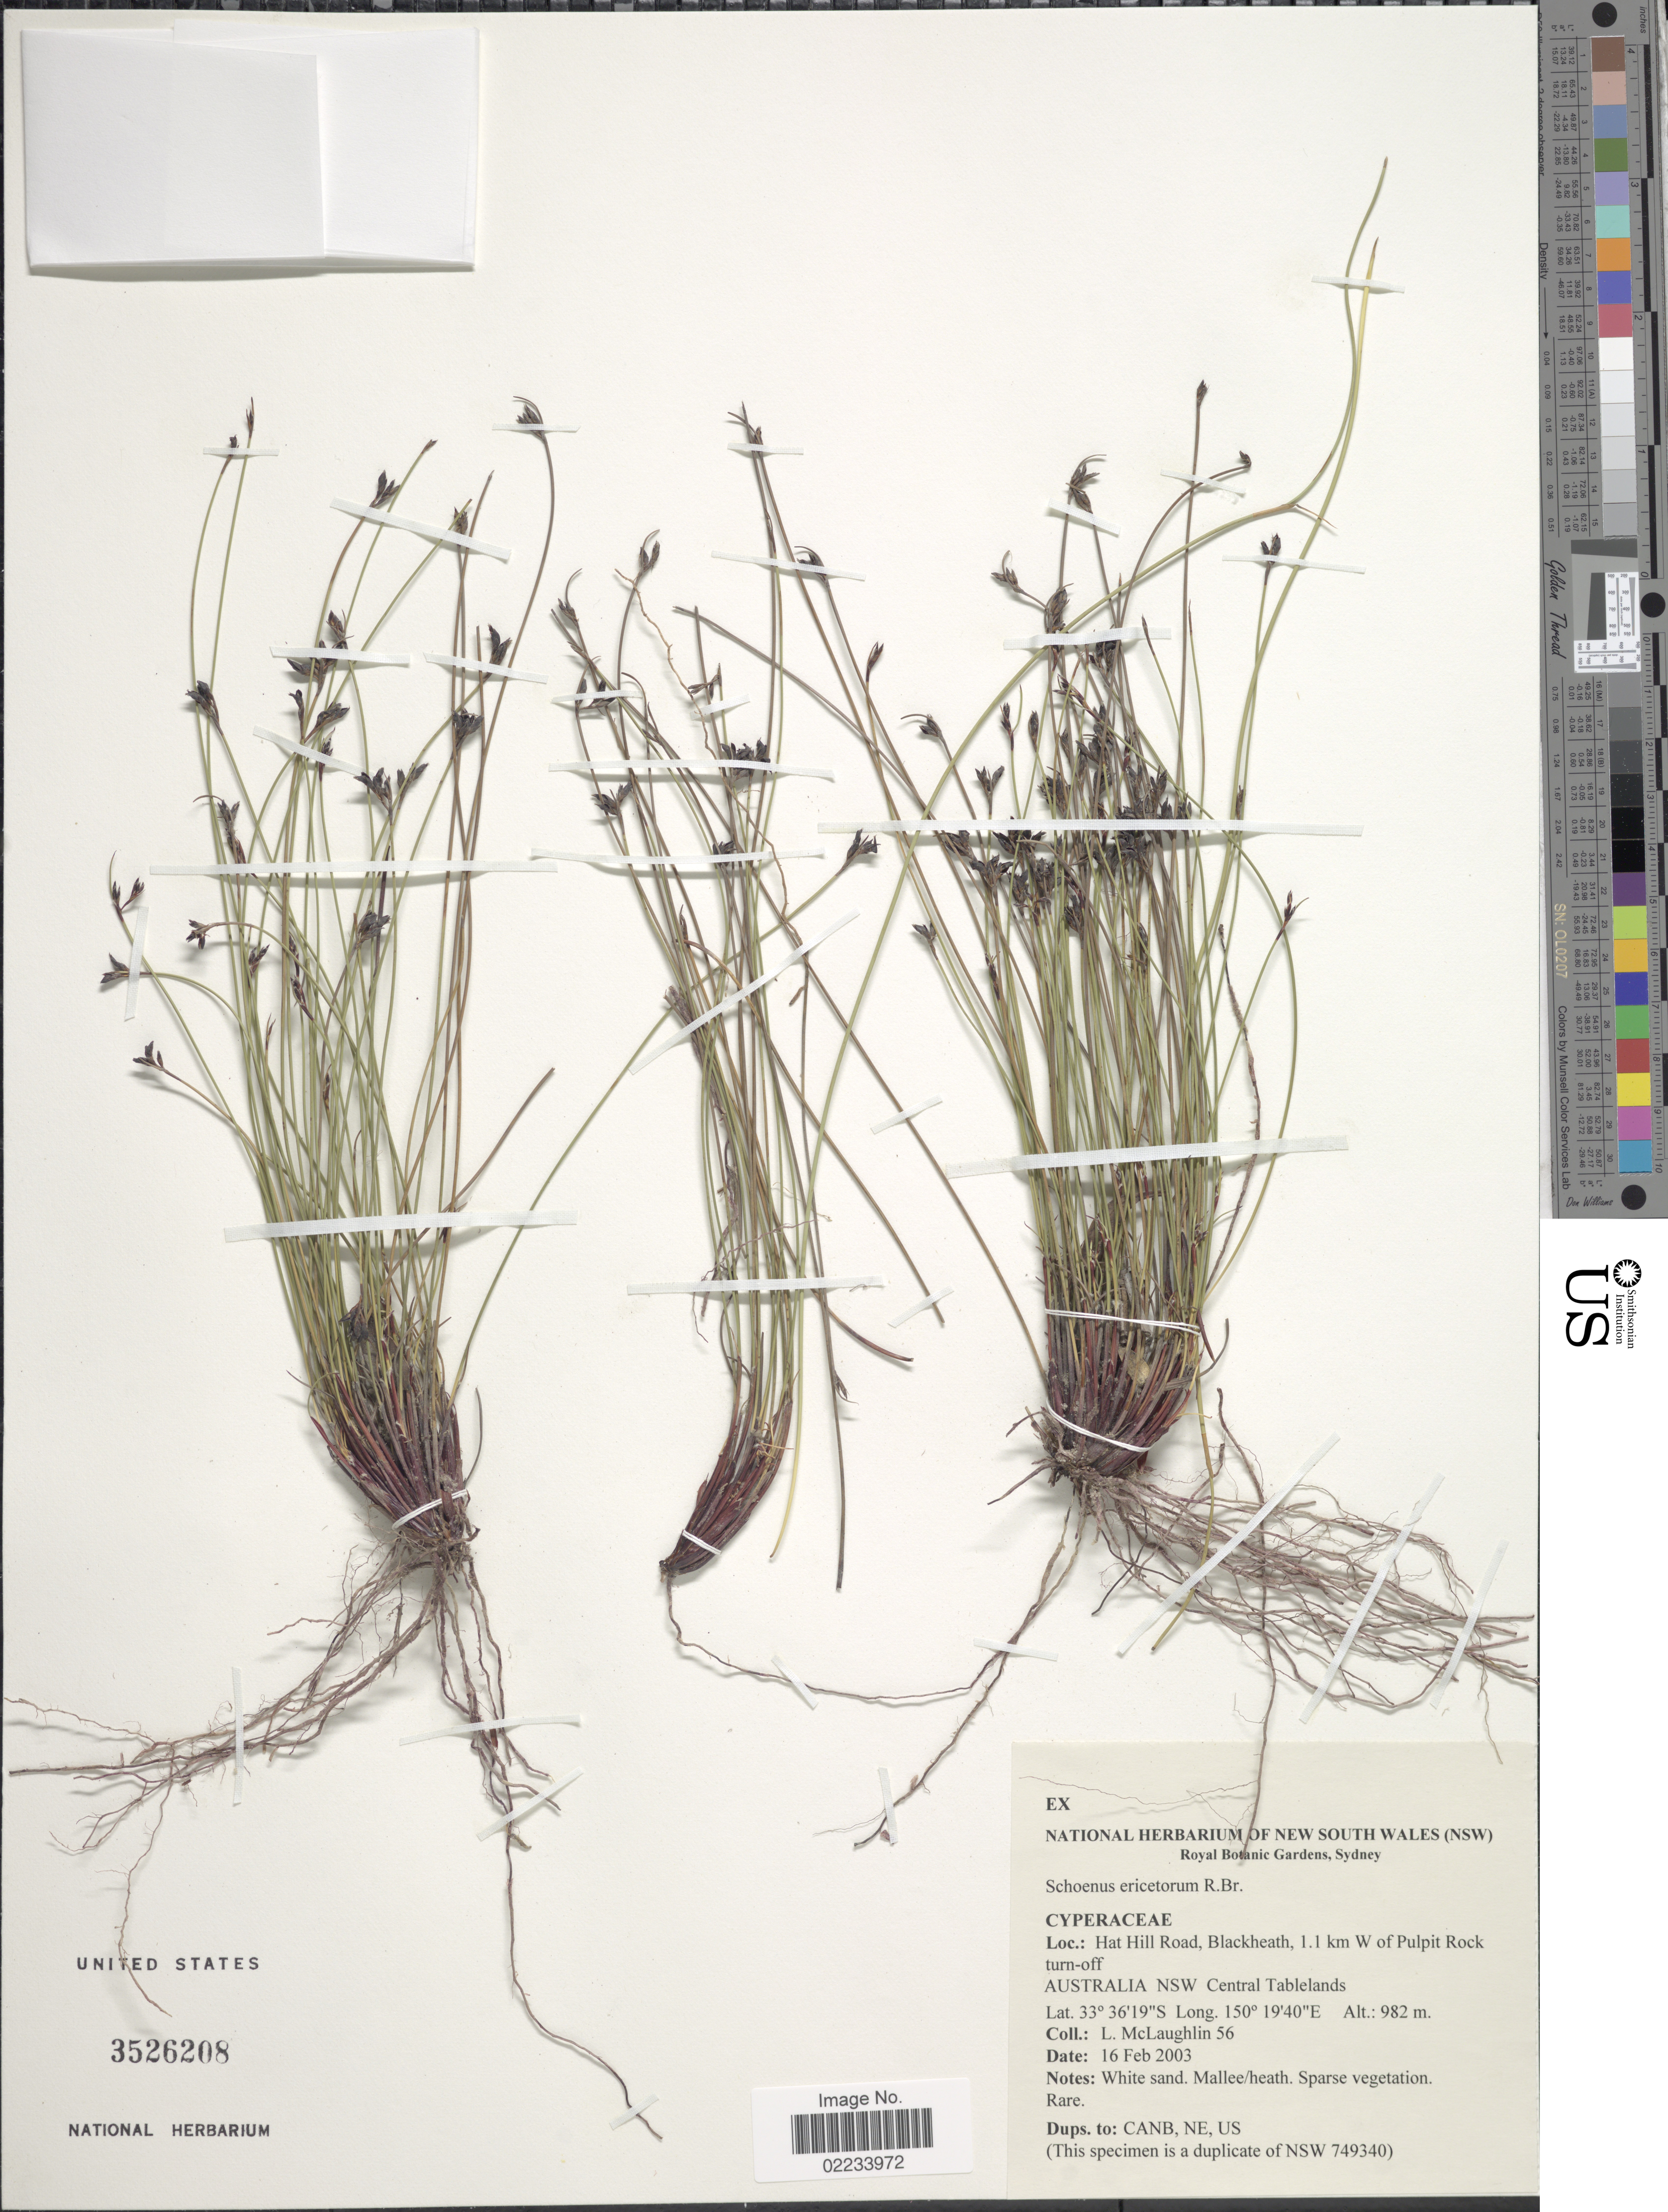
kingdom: Plantae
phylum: Tracheophyta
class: Liliopsida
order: Poales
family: Cyperaceae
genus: Schoenus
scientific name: Schoenus ericetorum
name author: R. Br.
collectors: L. McLaughlin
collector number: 56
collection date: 2003-02-16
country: Australia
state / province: New South Wales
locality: Hat Hill Road, Blackheath, 1.1 km W of Pulpit Rock turn-off, Central Tablelands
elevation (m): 982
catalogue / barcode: US 3526208